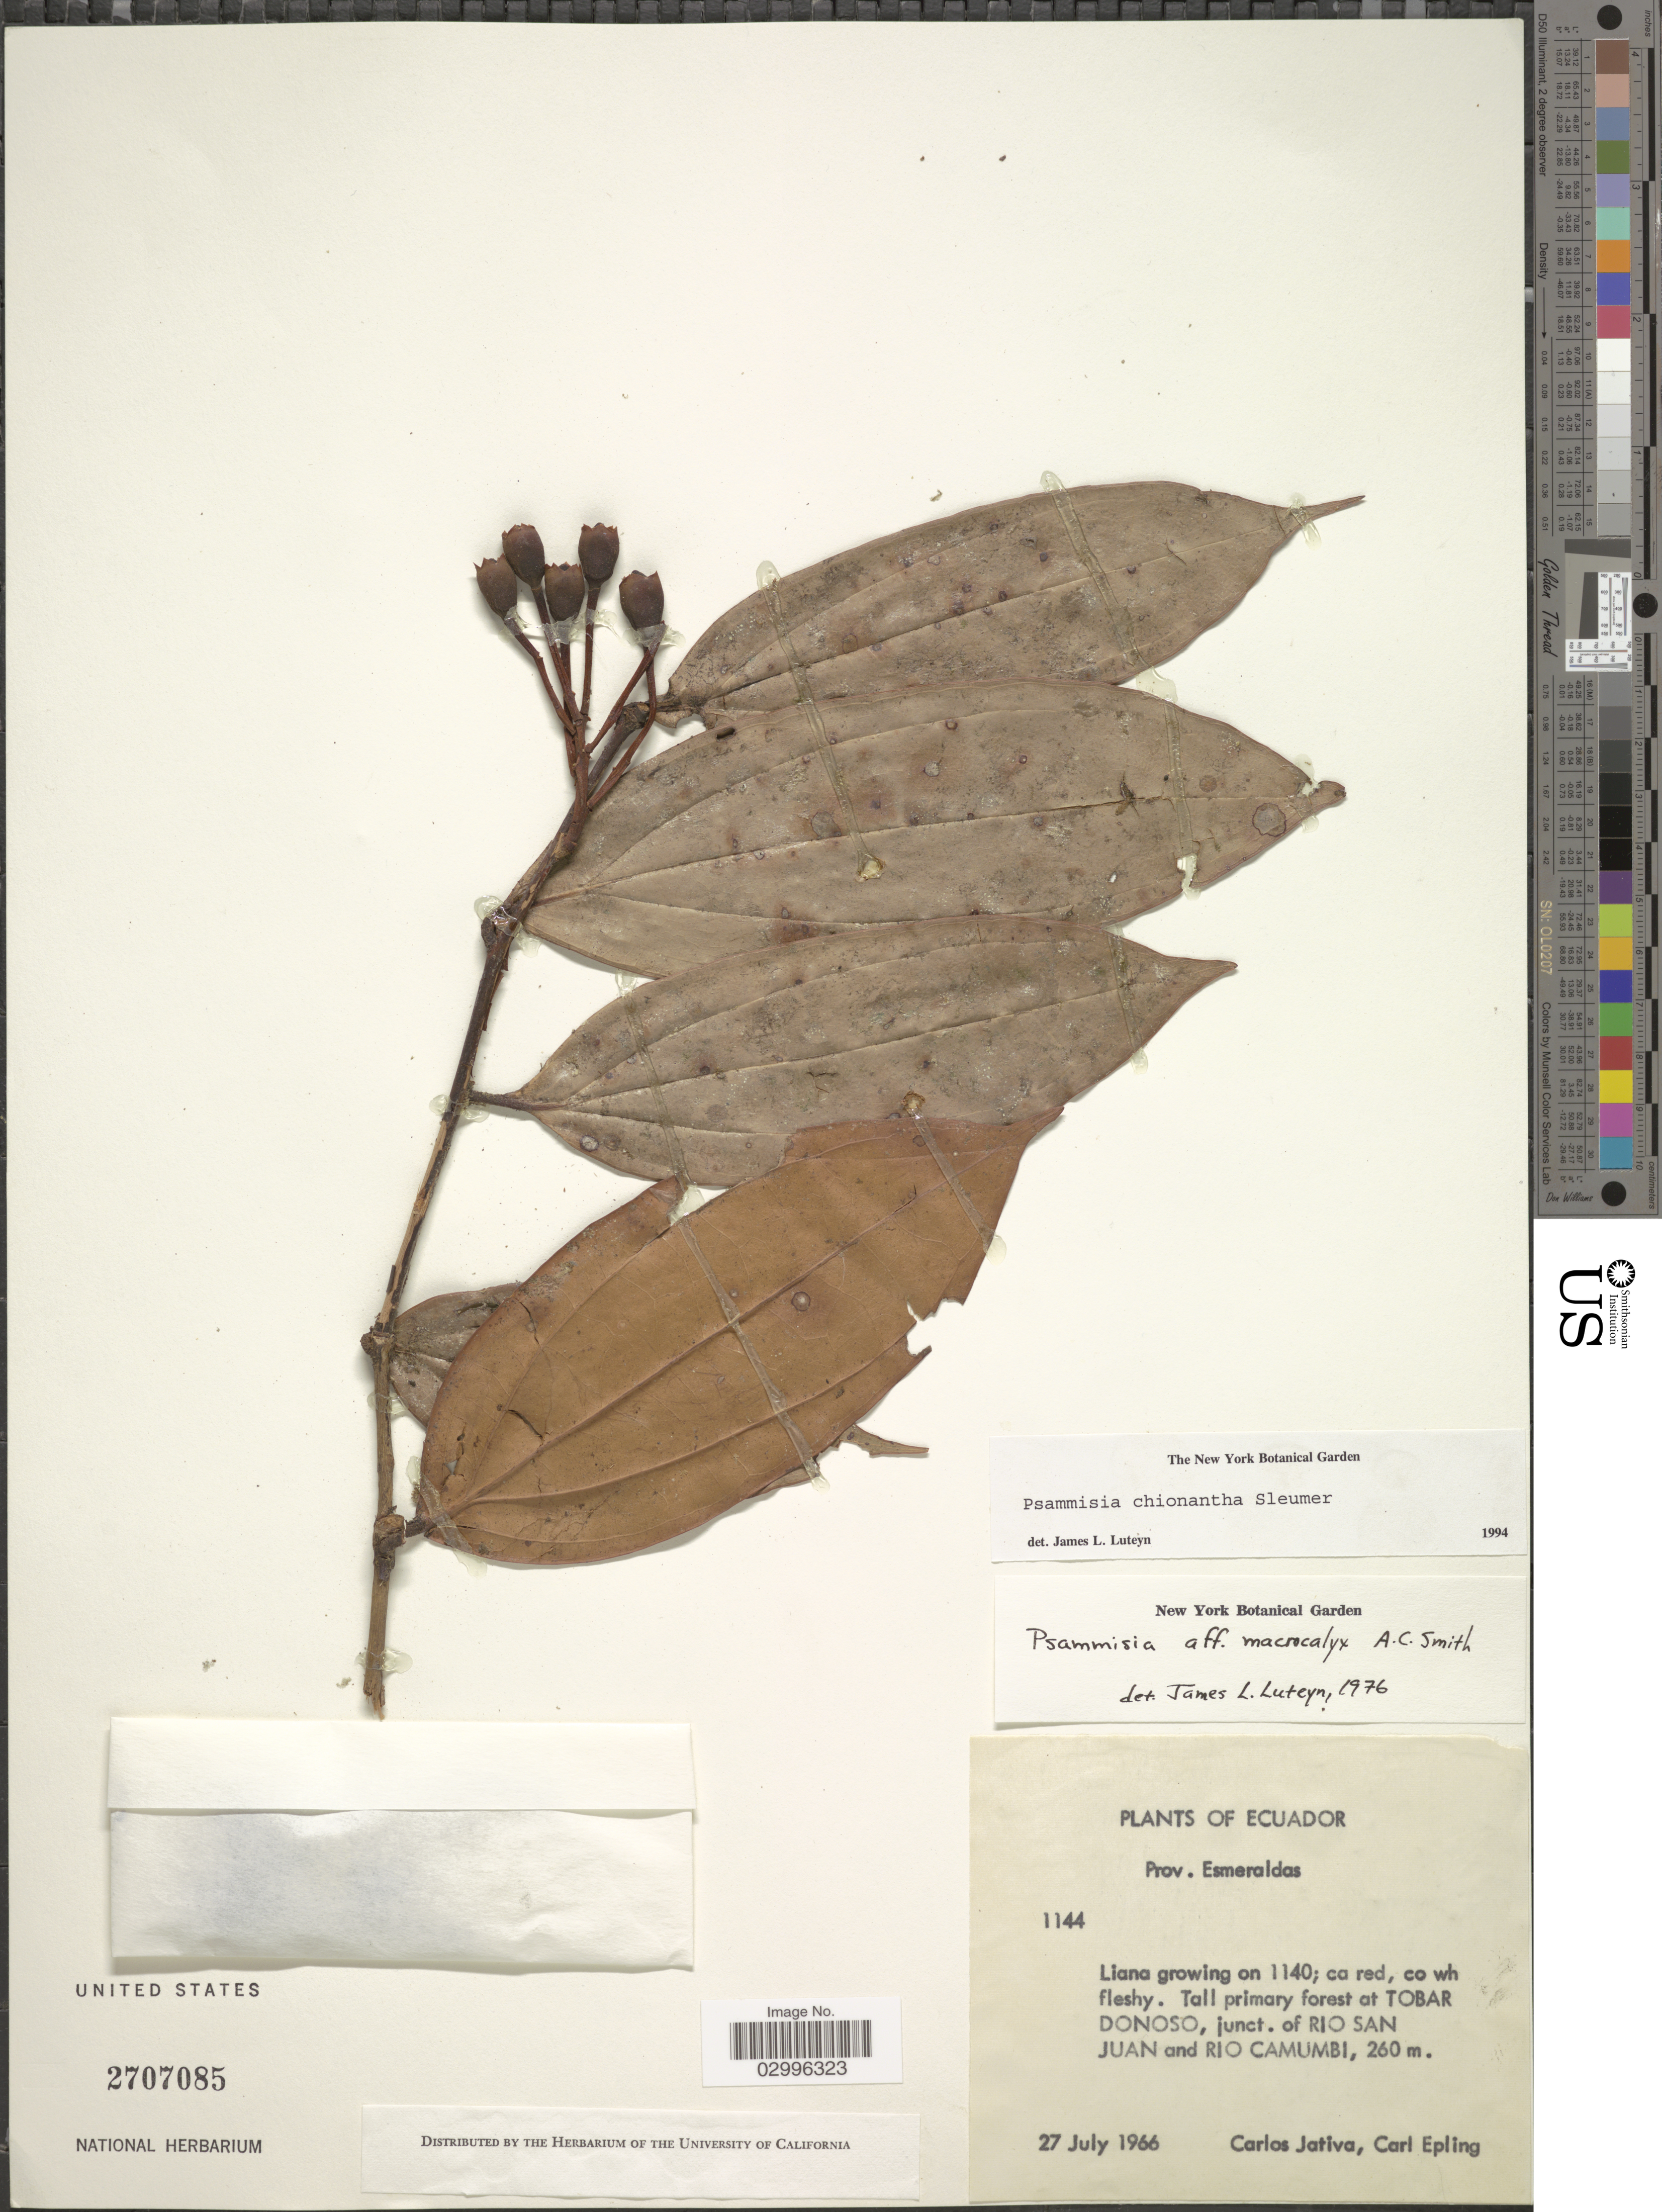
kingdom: Plantae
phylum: Tracheophyta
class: Magnoliopsida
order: Ericales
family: Ericaceae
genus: Psammisia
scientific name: Psammisia chionantha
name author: Sleumer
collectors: C. D. Játiva & C. C. Epling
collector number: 1144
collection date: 1966-07-27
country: Ecuador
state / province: Esmeraldas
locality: Tall primary forest at Tobar Donoso, junct. of Rio San Juan and Rio Camumbi.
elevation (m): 260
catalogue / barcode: US 2707085